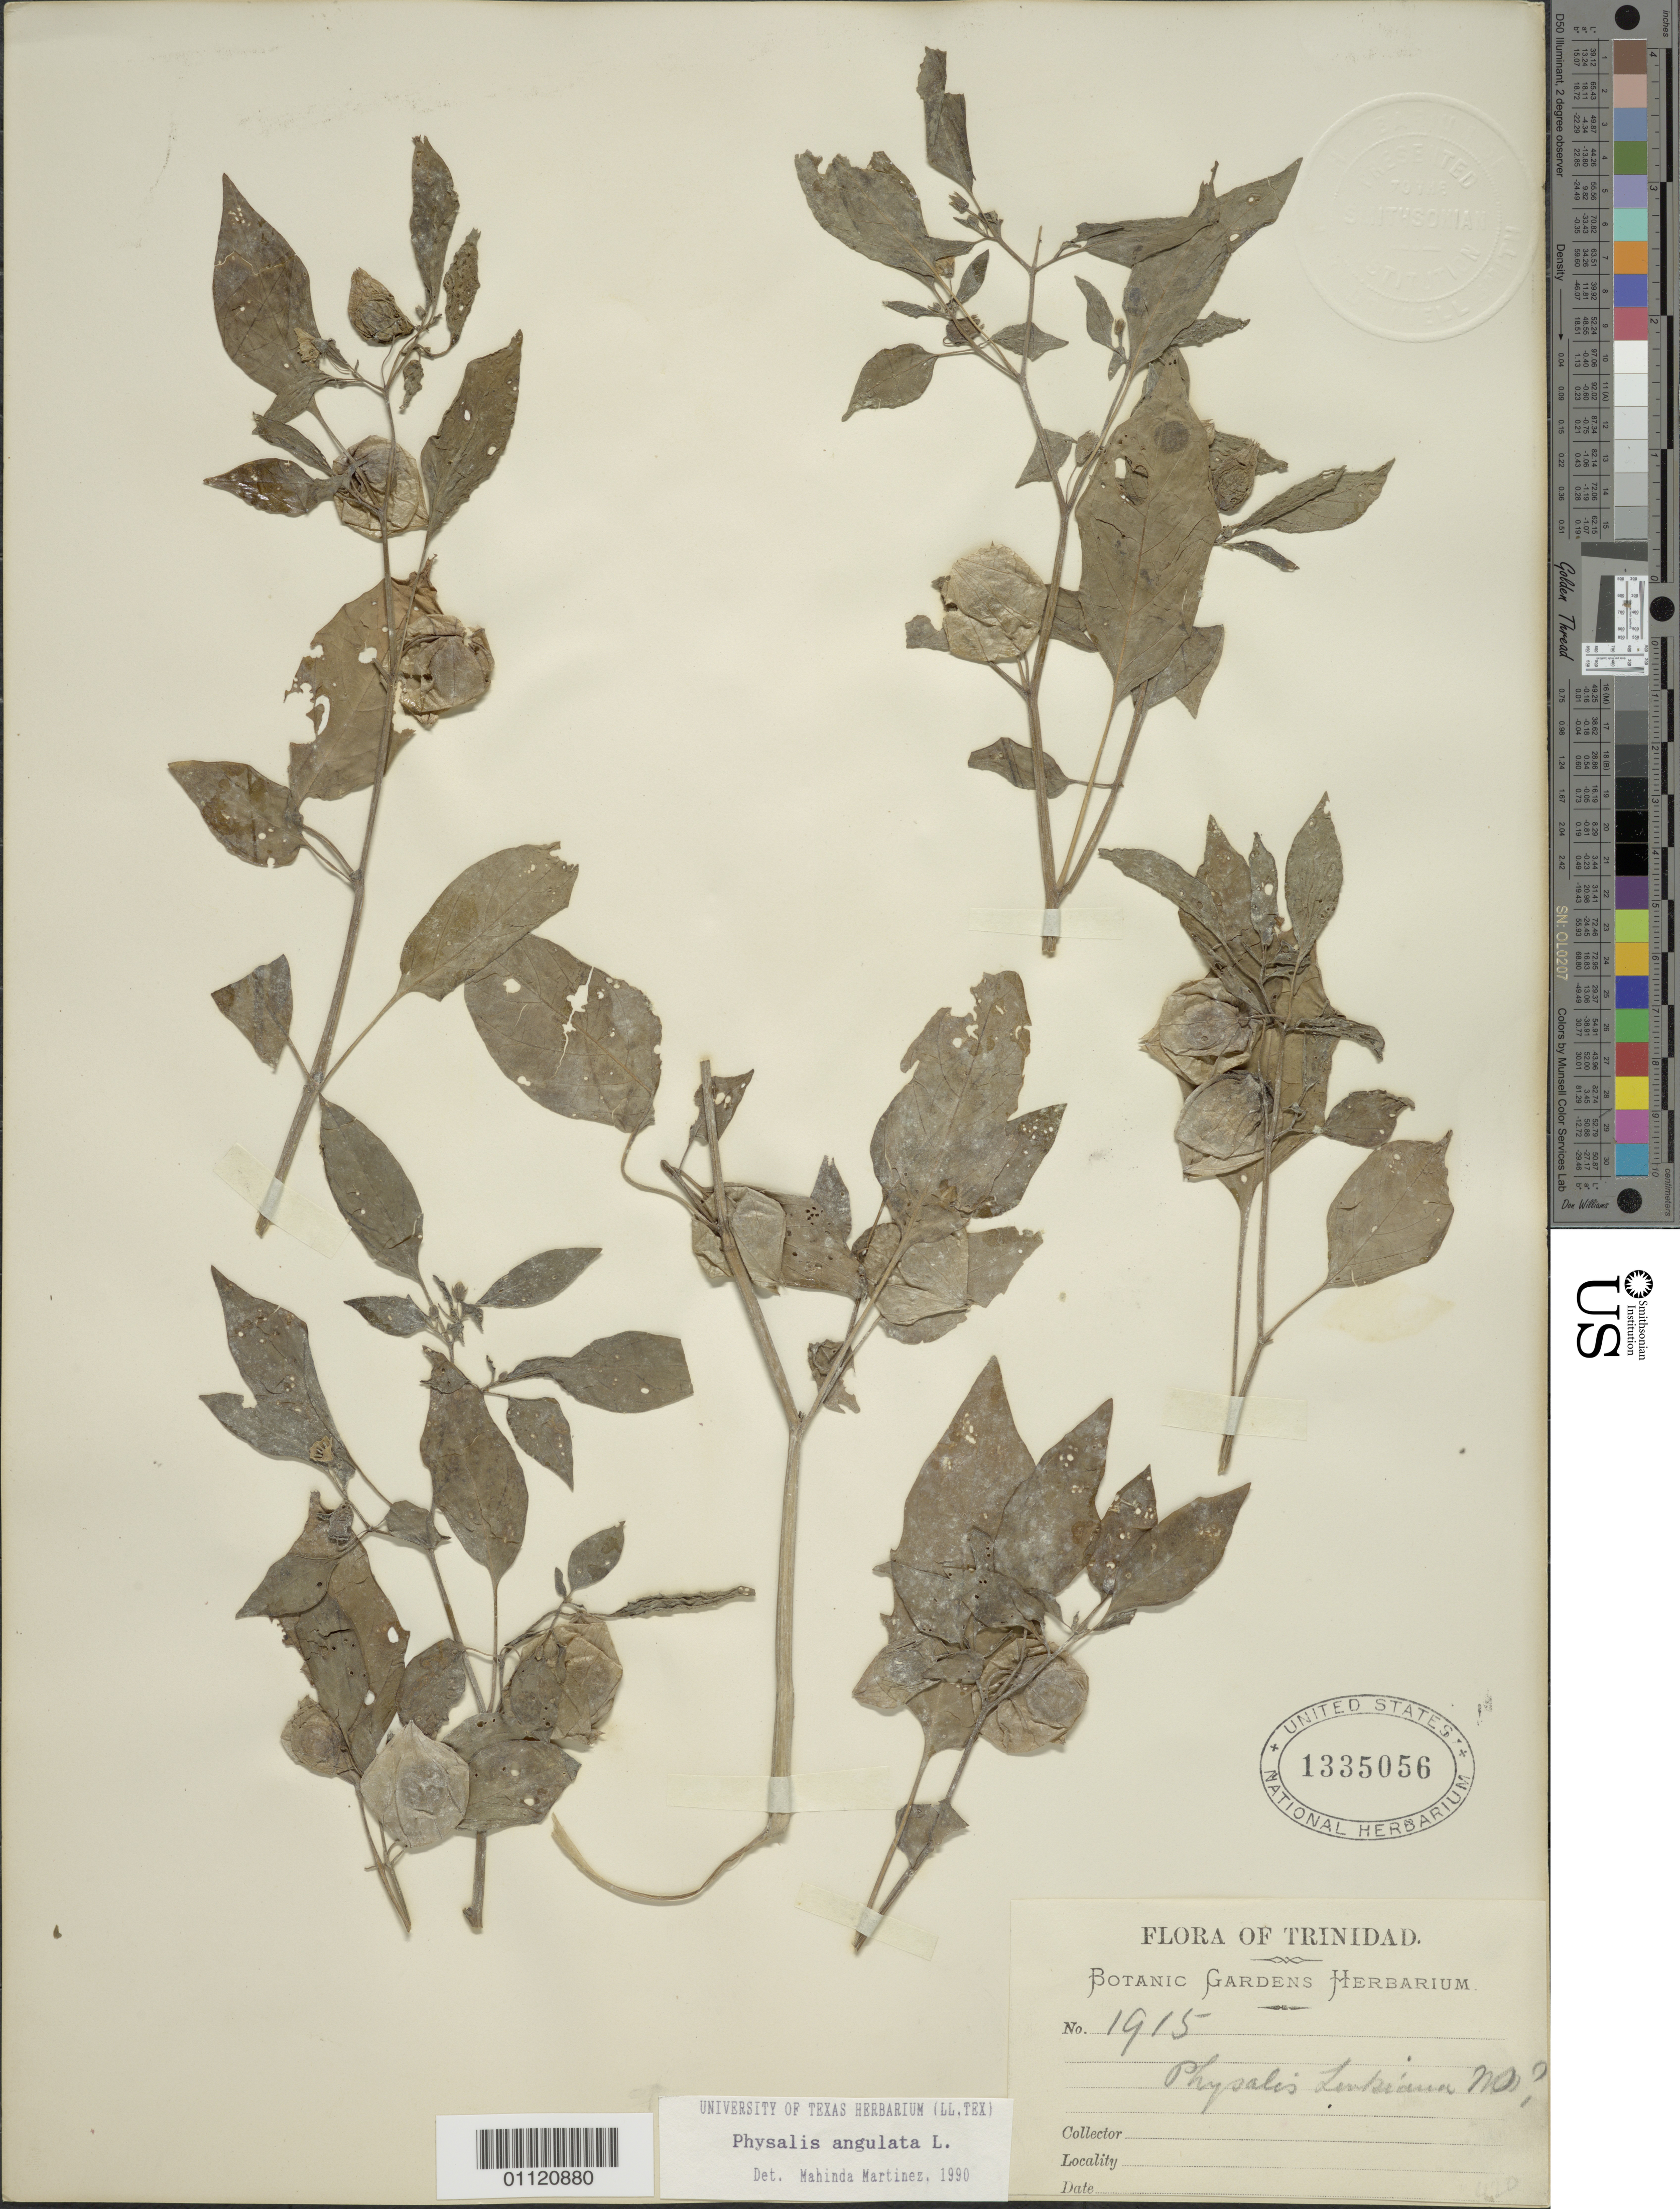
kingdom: Plantae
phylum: Tracheophyta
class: Magnoliopsida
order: Solanales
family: Solanaceae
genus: Physalis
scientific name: Physalis angulata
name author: L.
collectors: Botanic Gardens Herbarium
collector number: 1915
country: Trinidad and Tobago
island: Trinidad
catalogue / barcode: US 1335056